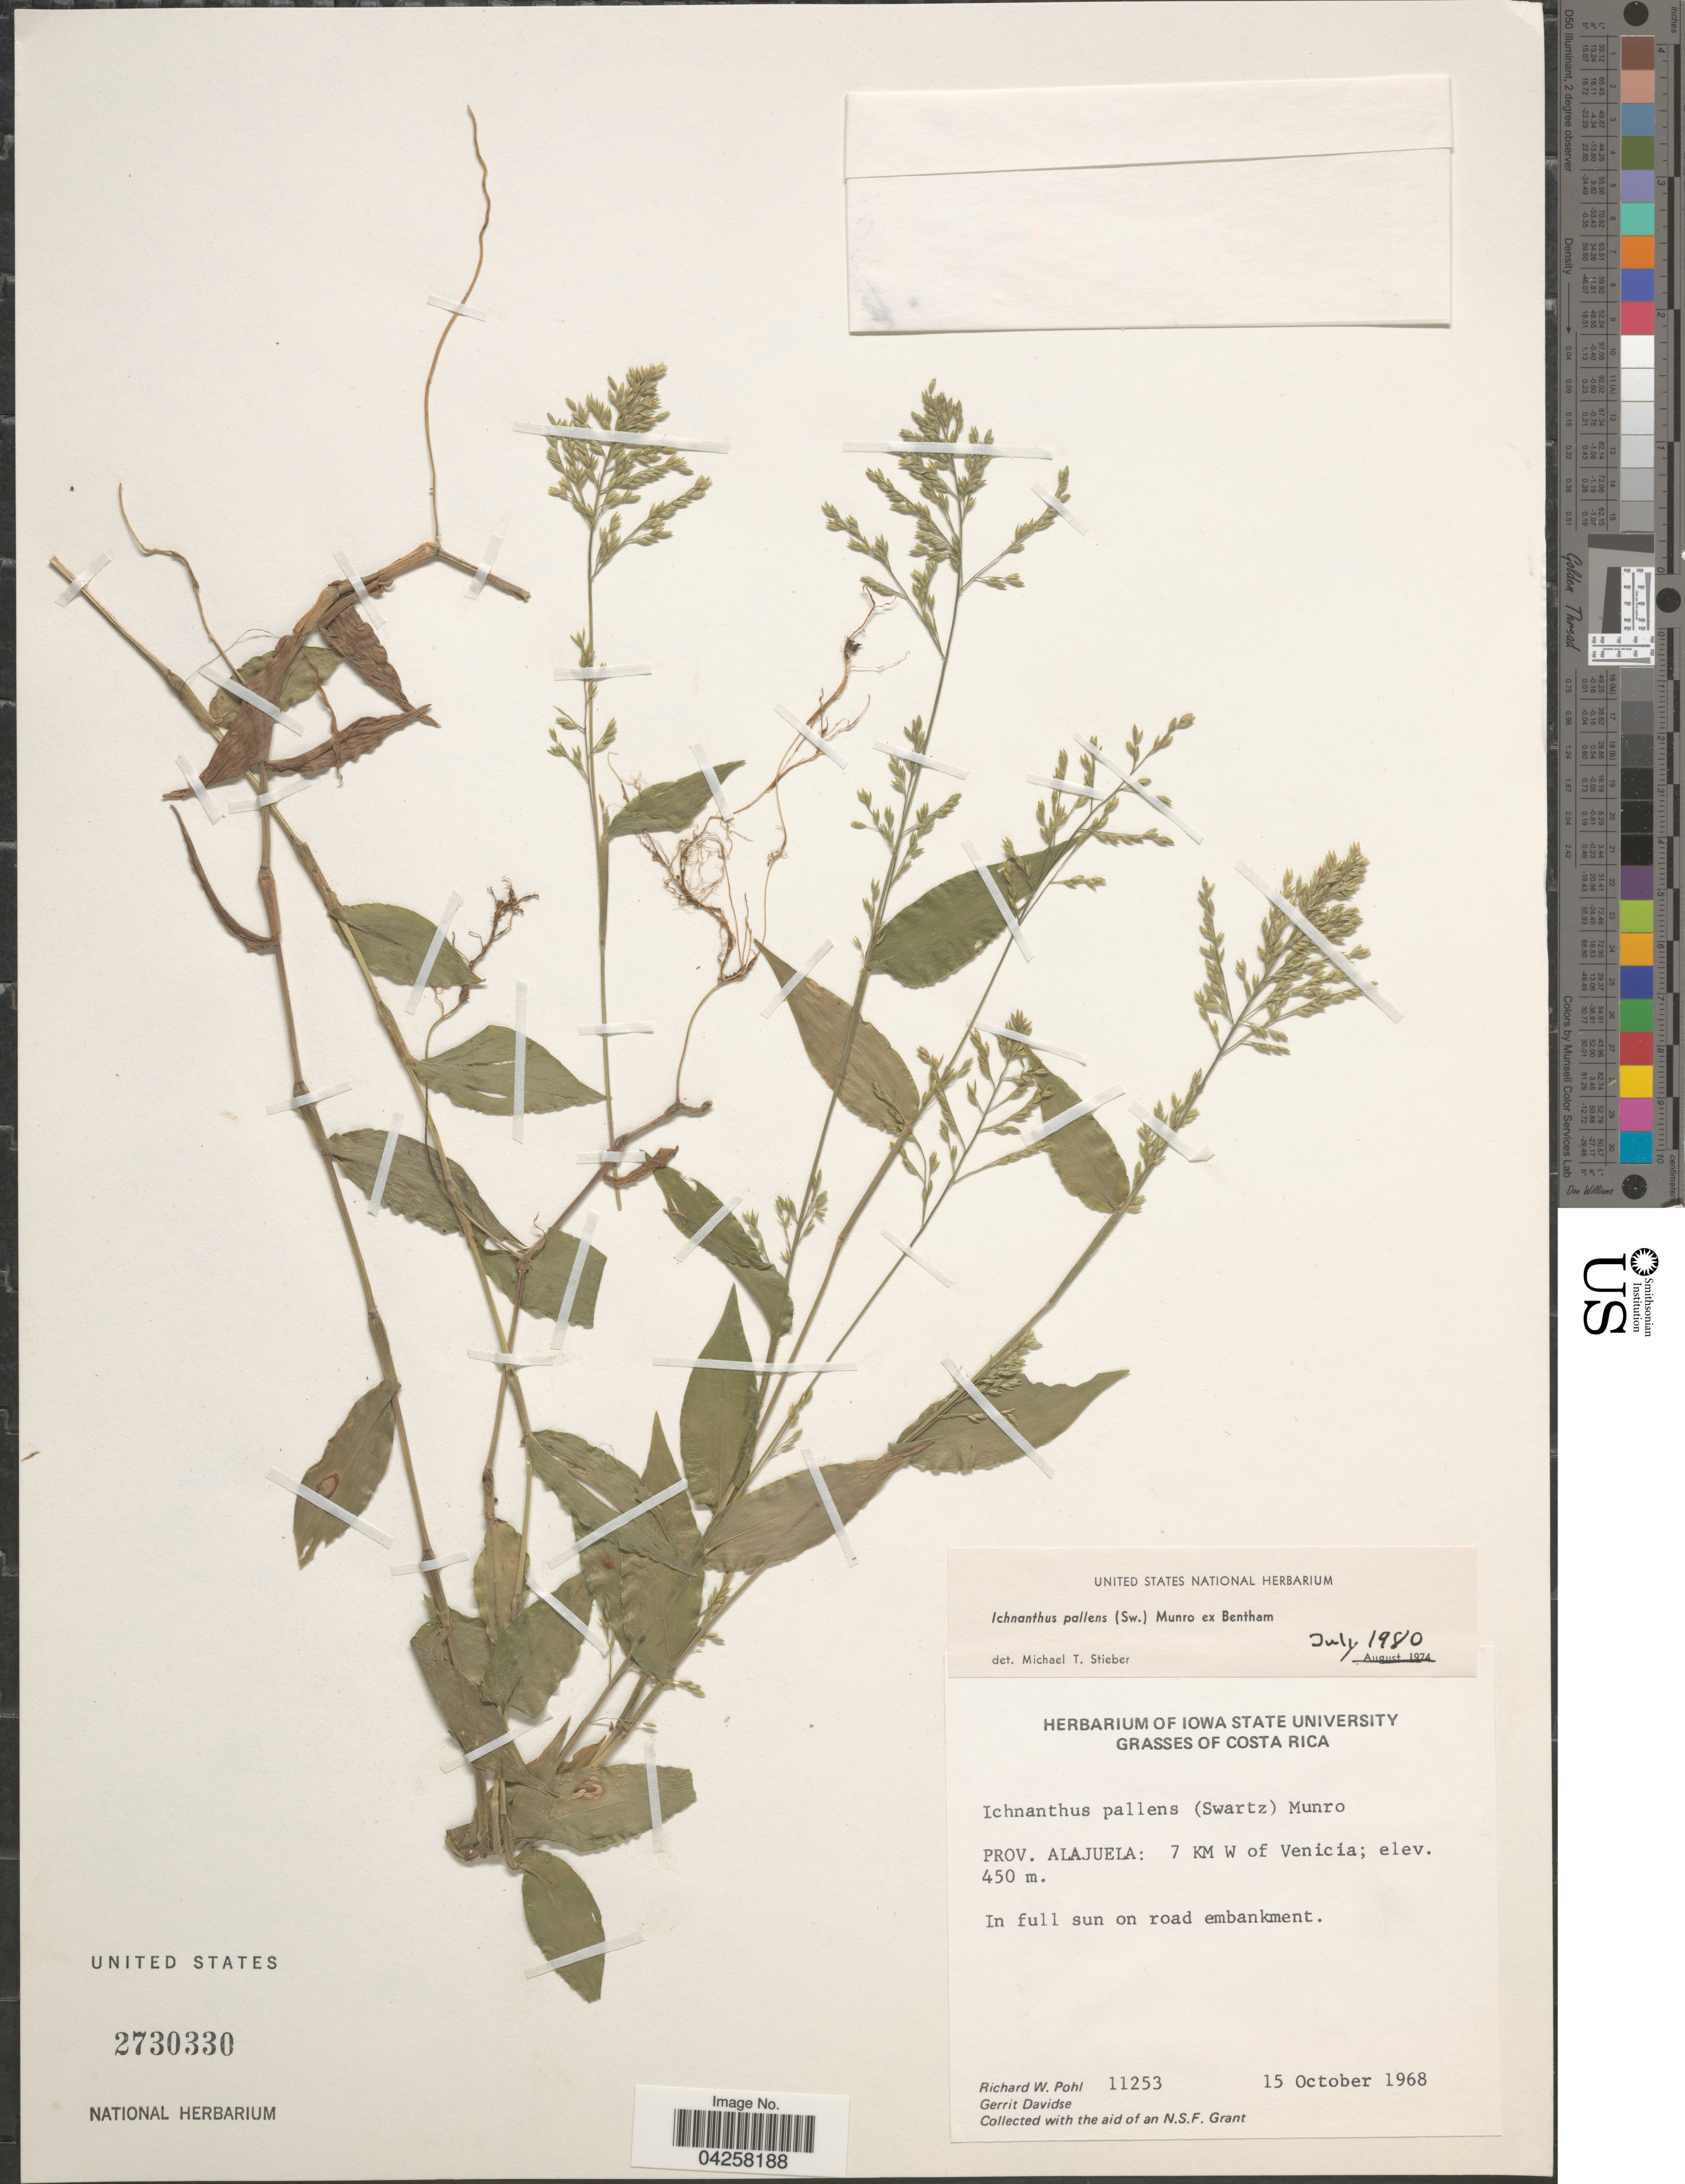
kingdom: Plantae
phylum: Tracheophyta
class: Liliopsida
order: Poales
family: Poaceae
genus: Ichnanthus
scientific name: Ichnanthus pallens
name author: (Sw.) Munro ex Benth.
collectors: R. W. Pohl & G. Davidse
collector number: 11253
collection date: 1968-10-15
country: Costa Rica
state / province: Alajuela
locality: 7 KM W of Venicia.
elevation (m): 450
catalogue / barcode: US 2730330